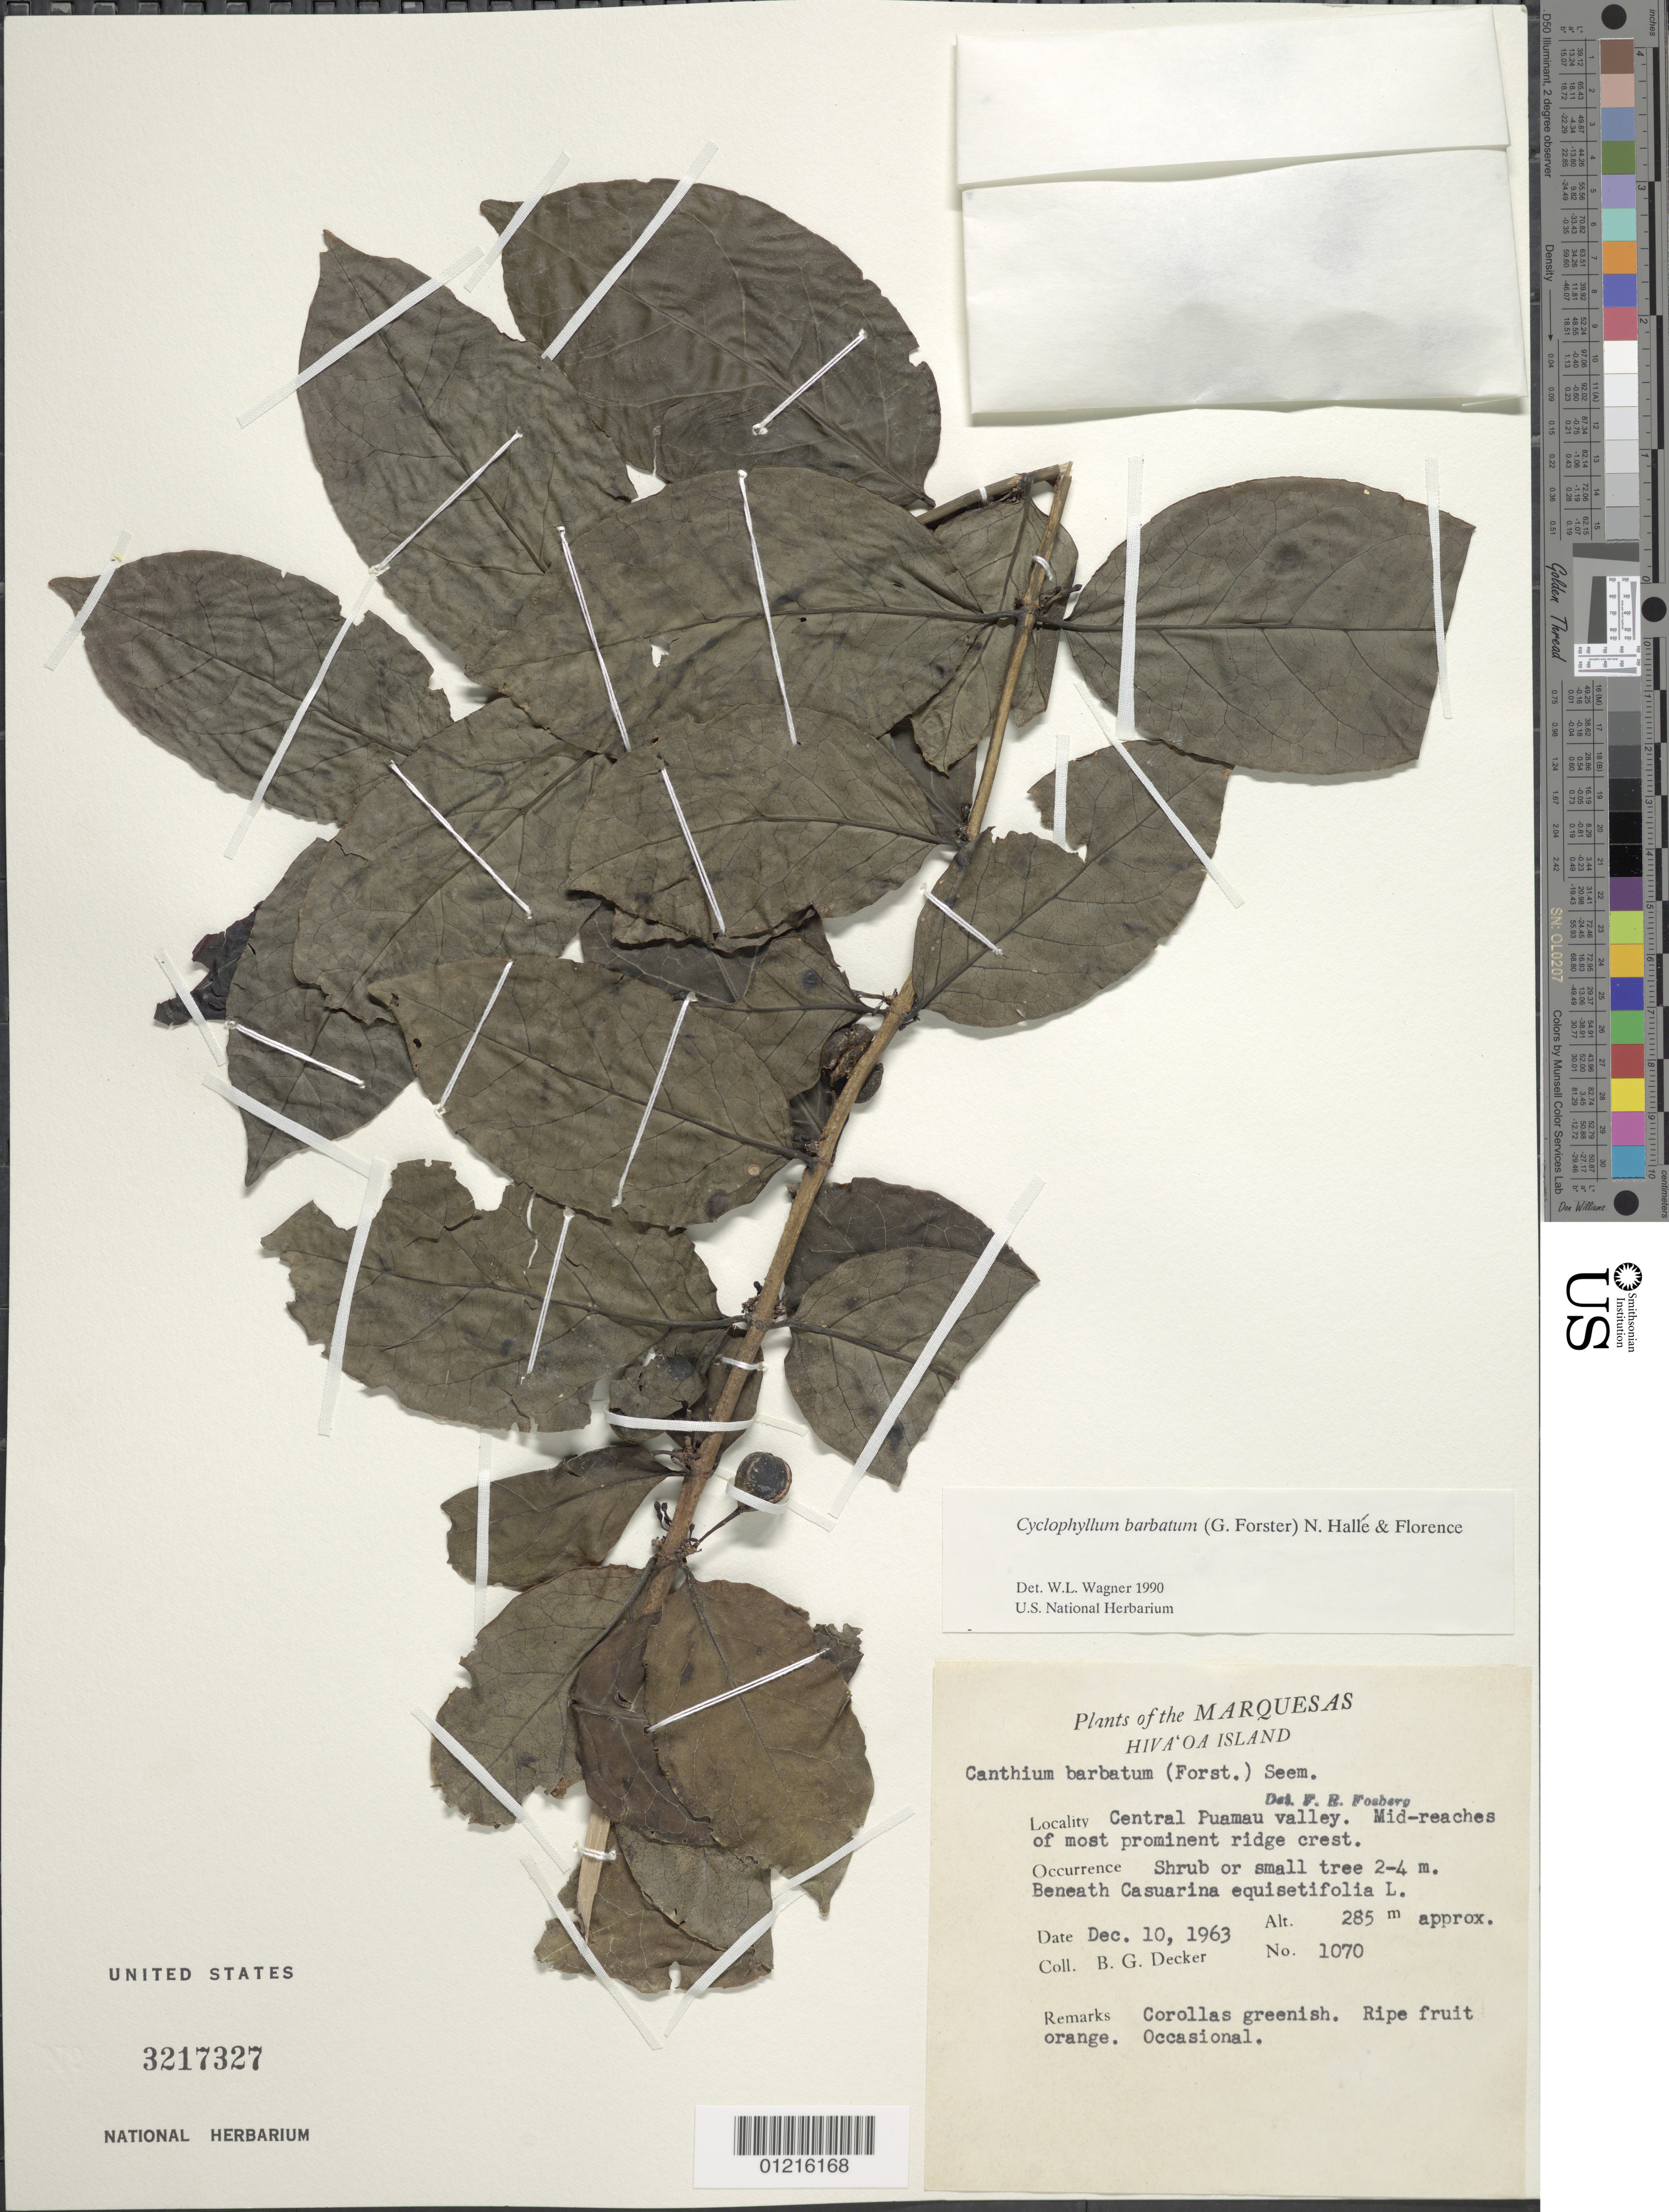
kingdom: Plantae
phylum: Tracheophyta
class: Magnoliopsida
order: Gentianales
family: Rubiaceae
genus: Cyclophyllum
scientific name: Cyclophyllum barbatum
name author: (G. Forst.) N. Hallé & J. Florence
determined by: Wagner, W. L., (BOT), Smithsonian Institution - National Museum of Natural History (UNITED STATES)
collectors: B. G. Decker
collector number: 1070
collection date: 1963-12-10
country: French Polynesia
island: Hiva Oa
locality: central Puamau Valley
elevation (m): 285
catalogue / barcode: US 3217327